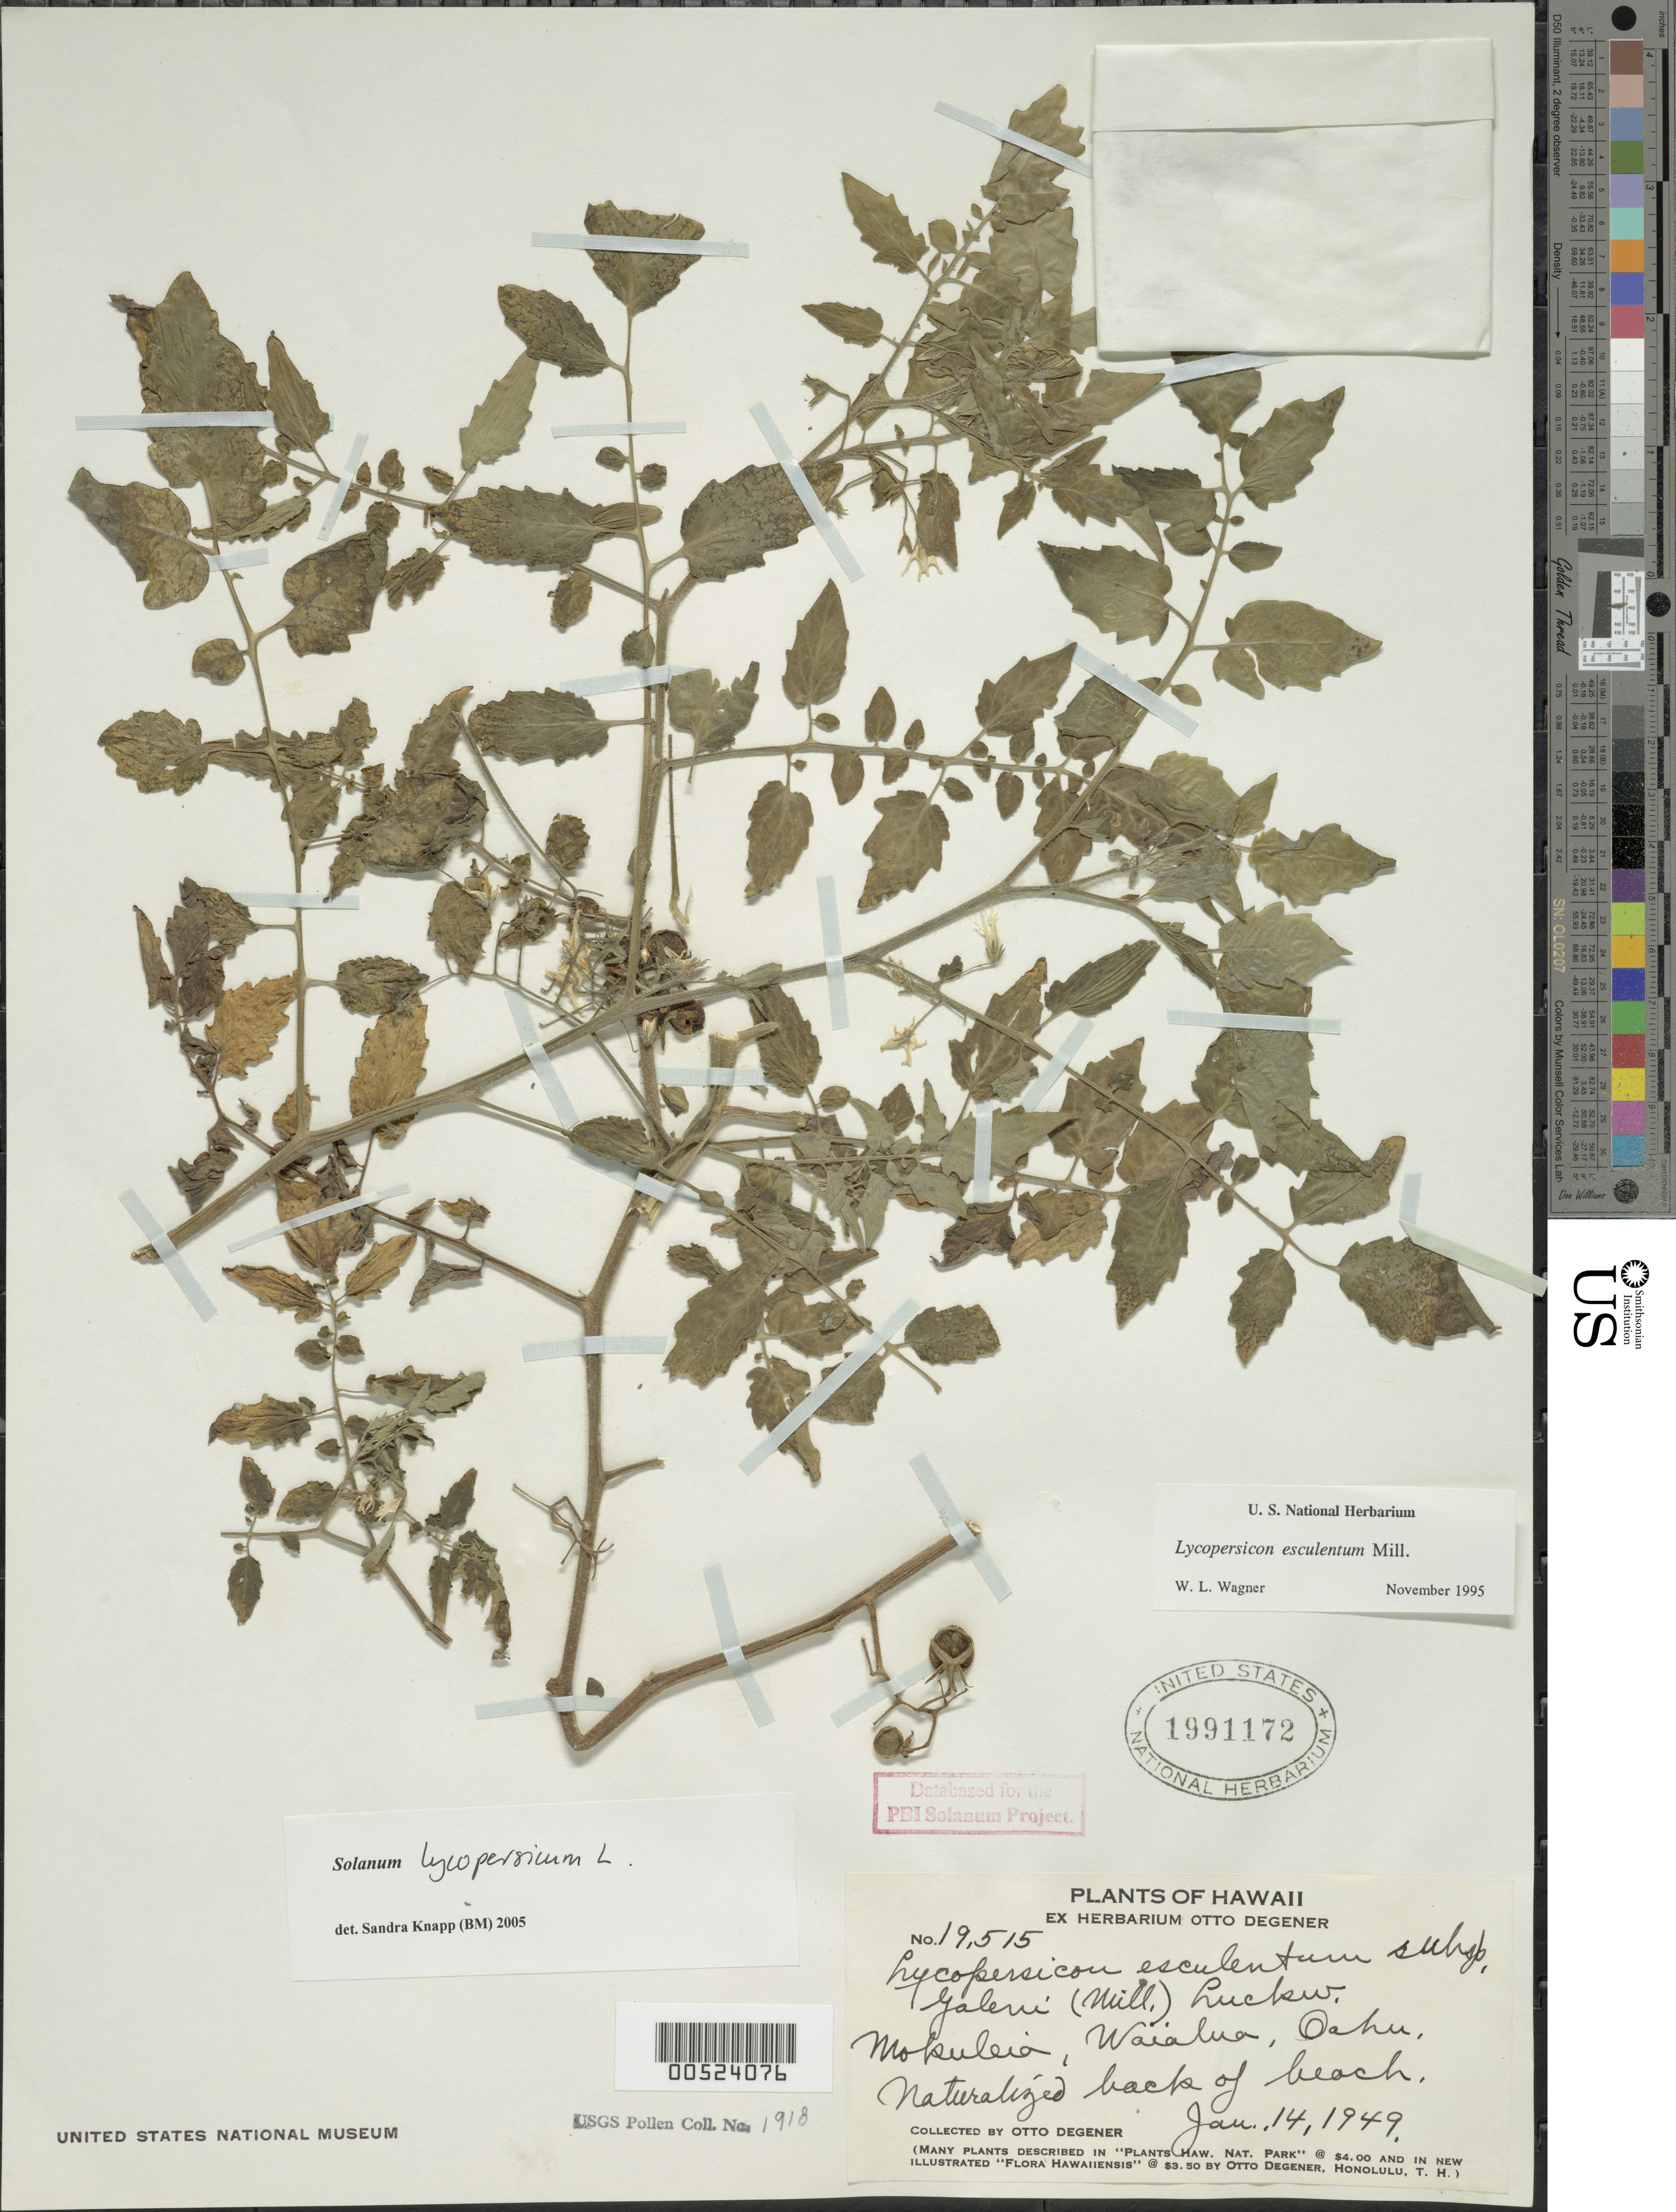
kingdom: Plantae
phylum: Tracheophyta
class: Magnoliopsida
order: Solanales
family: Solanaceae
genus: Solanum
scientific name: Solanum lycopersicum var. cerasiforme (Dunal) D.M. Spooner, G.J. Anderson & R.K. Jansen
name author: (Dunal) D.M. Spooner et al.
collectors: O. Degener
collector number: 19515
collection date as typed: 14 Jan 1949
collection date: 1949-01-14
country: United States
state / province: Hawaii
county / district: Honolulu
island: Oahu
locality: Mokuleia, Waialua, back of beach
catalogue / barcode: US 1991172